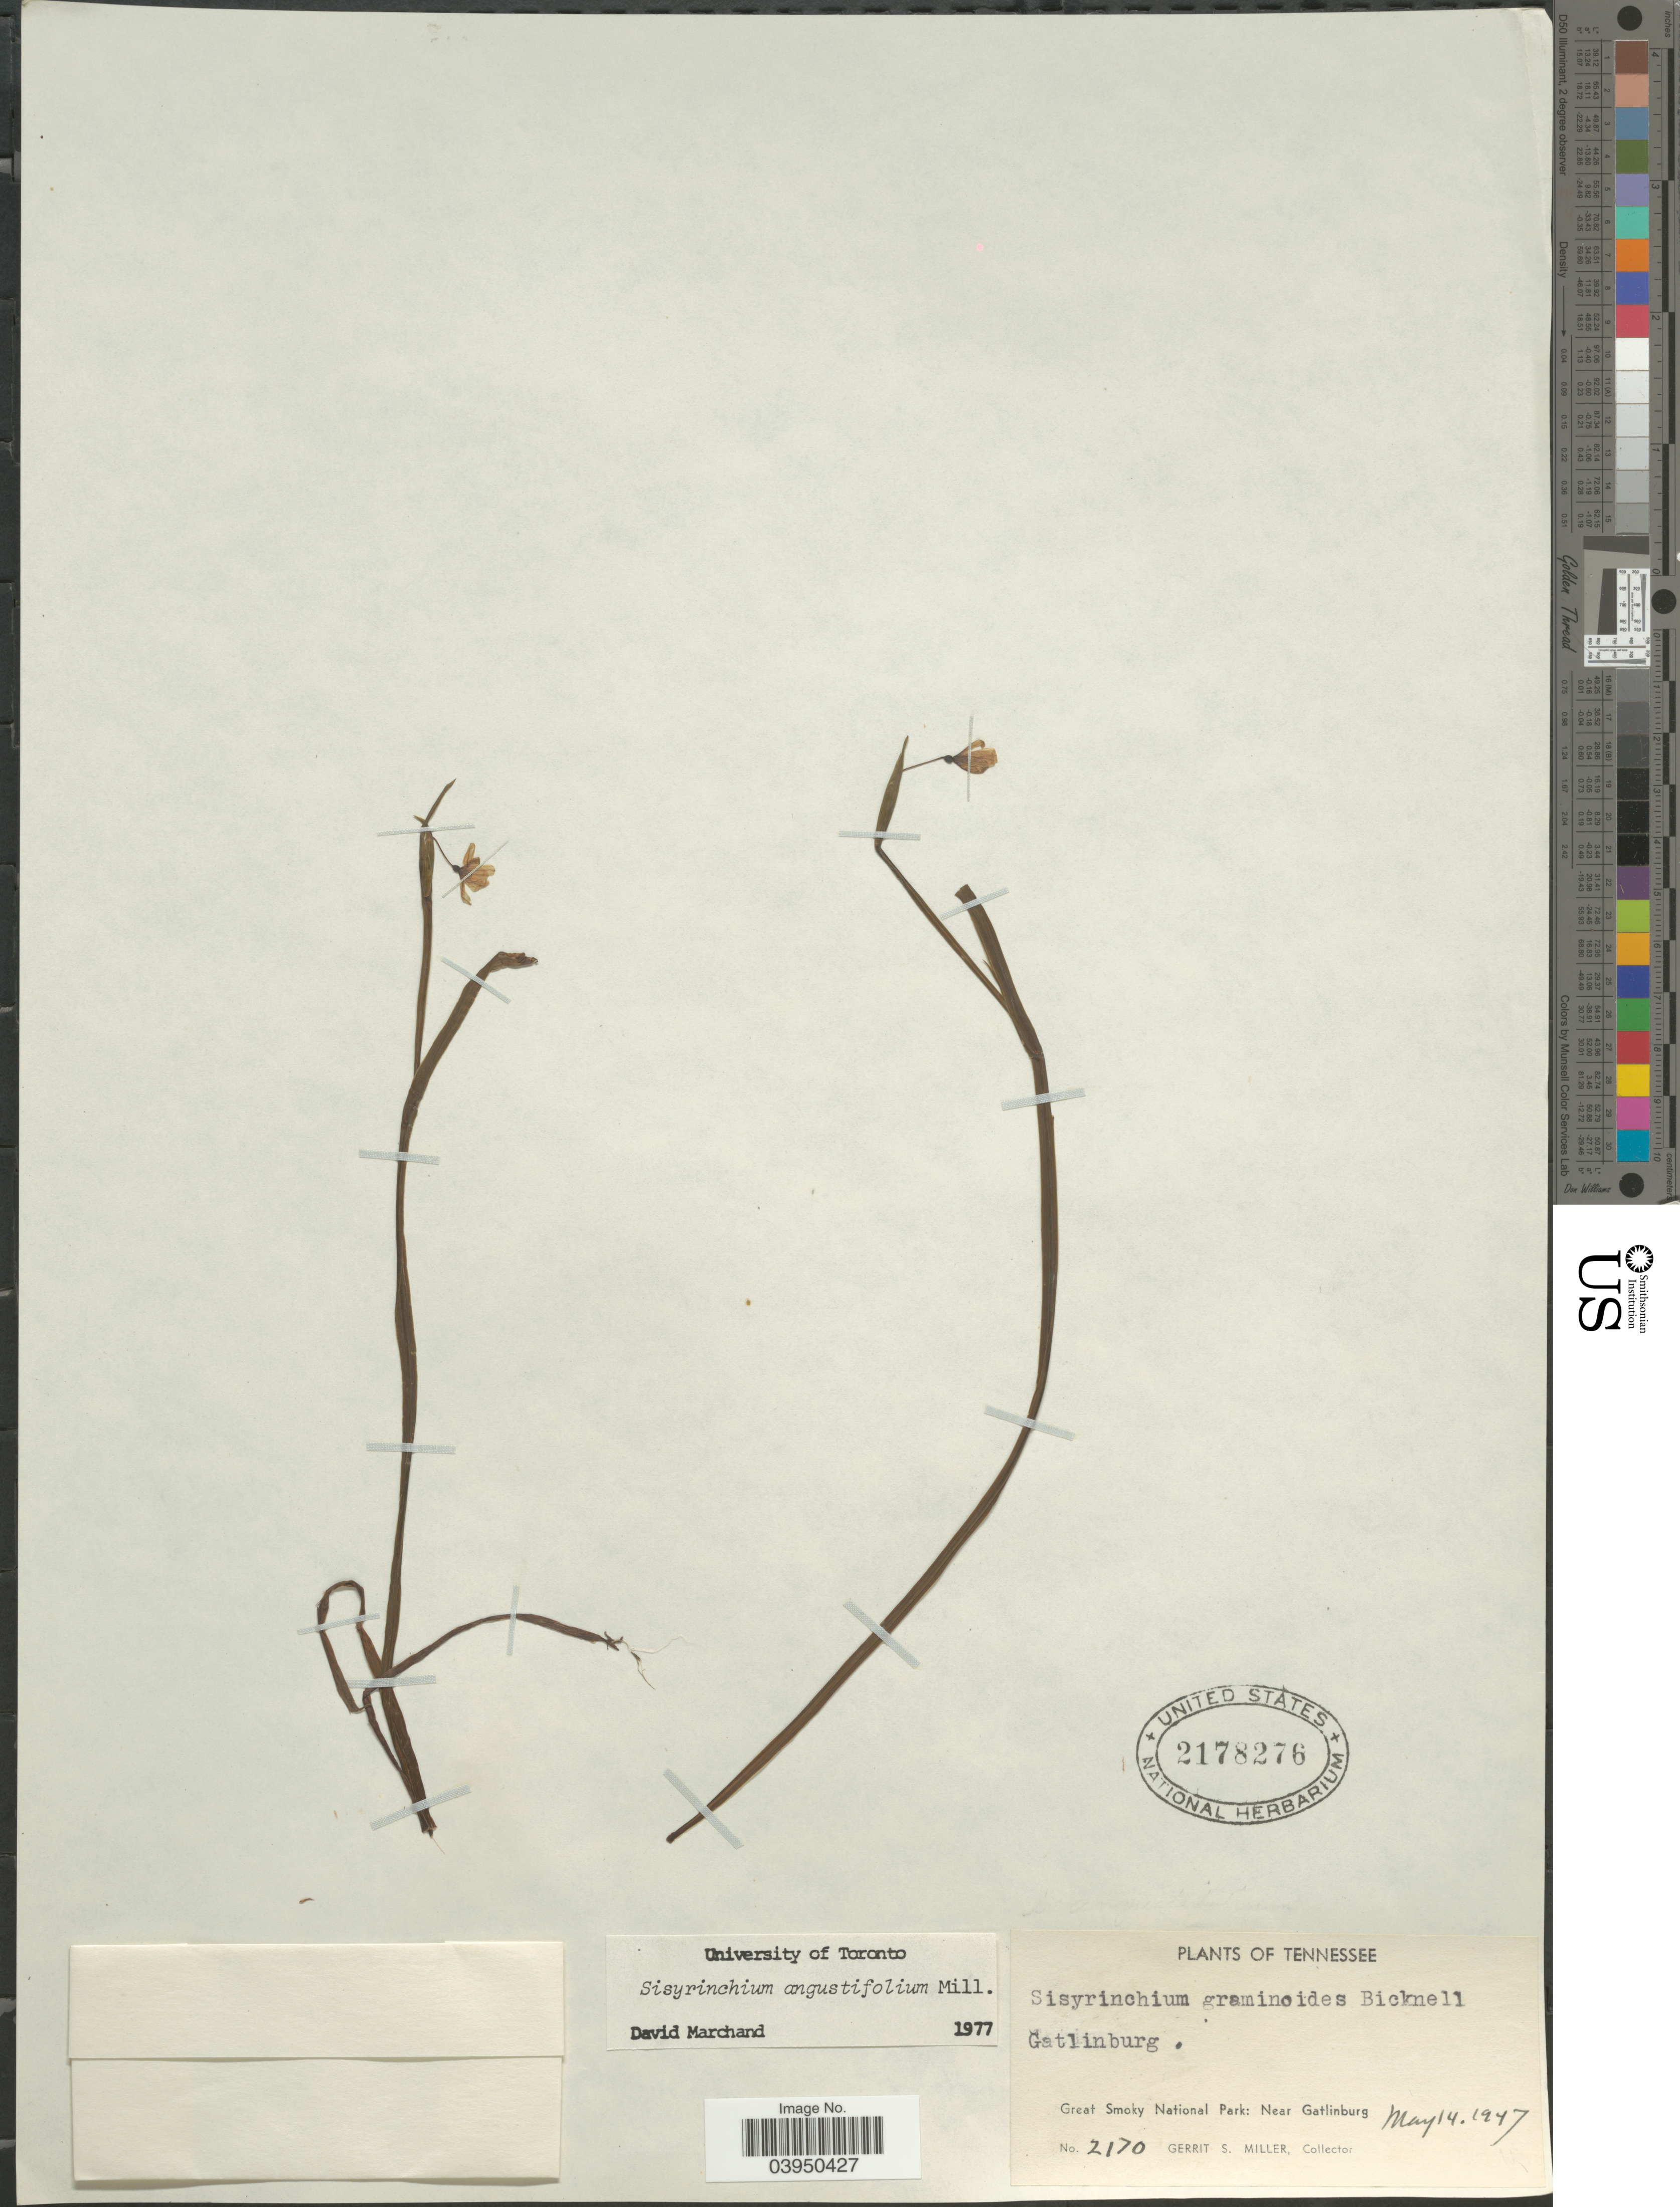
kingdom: Plantae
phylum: Tracheophyta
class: Liliopsida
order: Asparagales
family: Iridaceae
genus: Sisyrinchium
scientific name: Sisyrinchium angustifolium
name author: Mill.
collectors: G. S. Miller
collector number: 2170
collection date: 1947-05-14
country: United States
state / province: Tennessee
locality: Gatlinburg. Great Smoky National Park: Near Gatlinburg.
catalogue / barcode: US 2178276